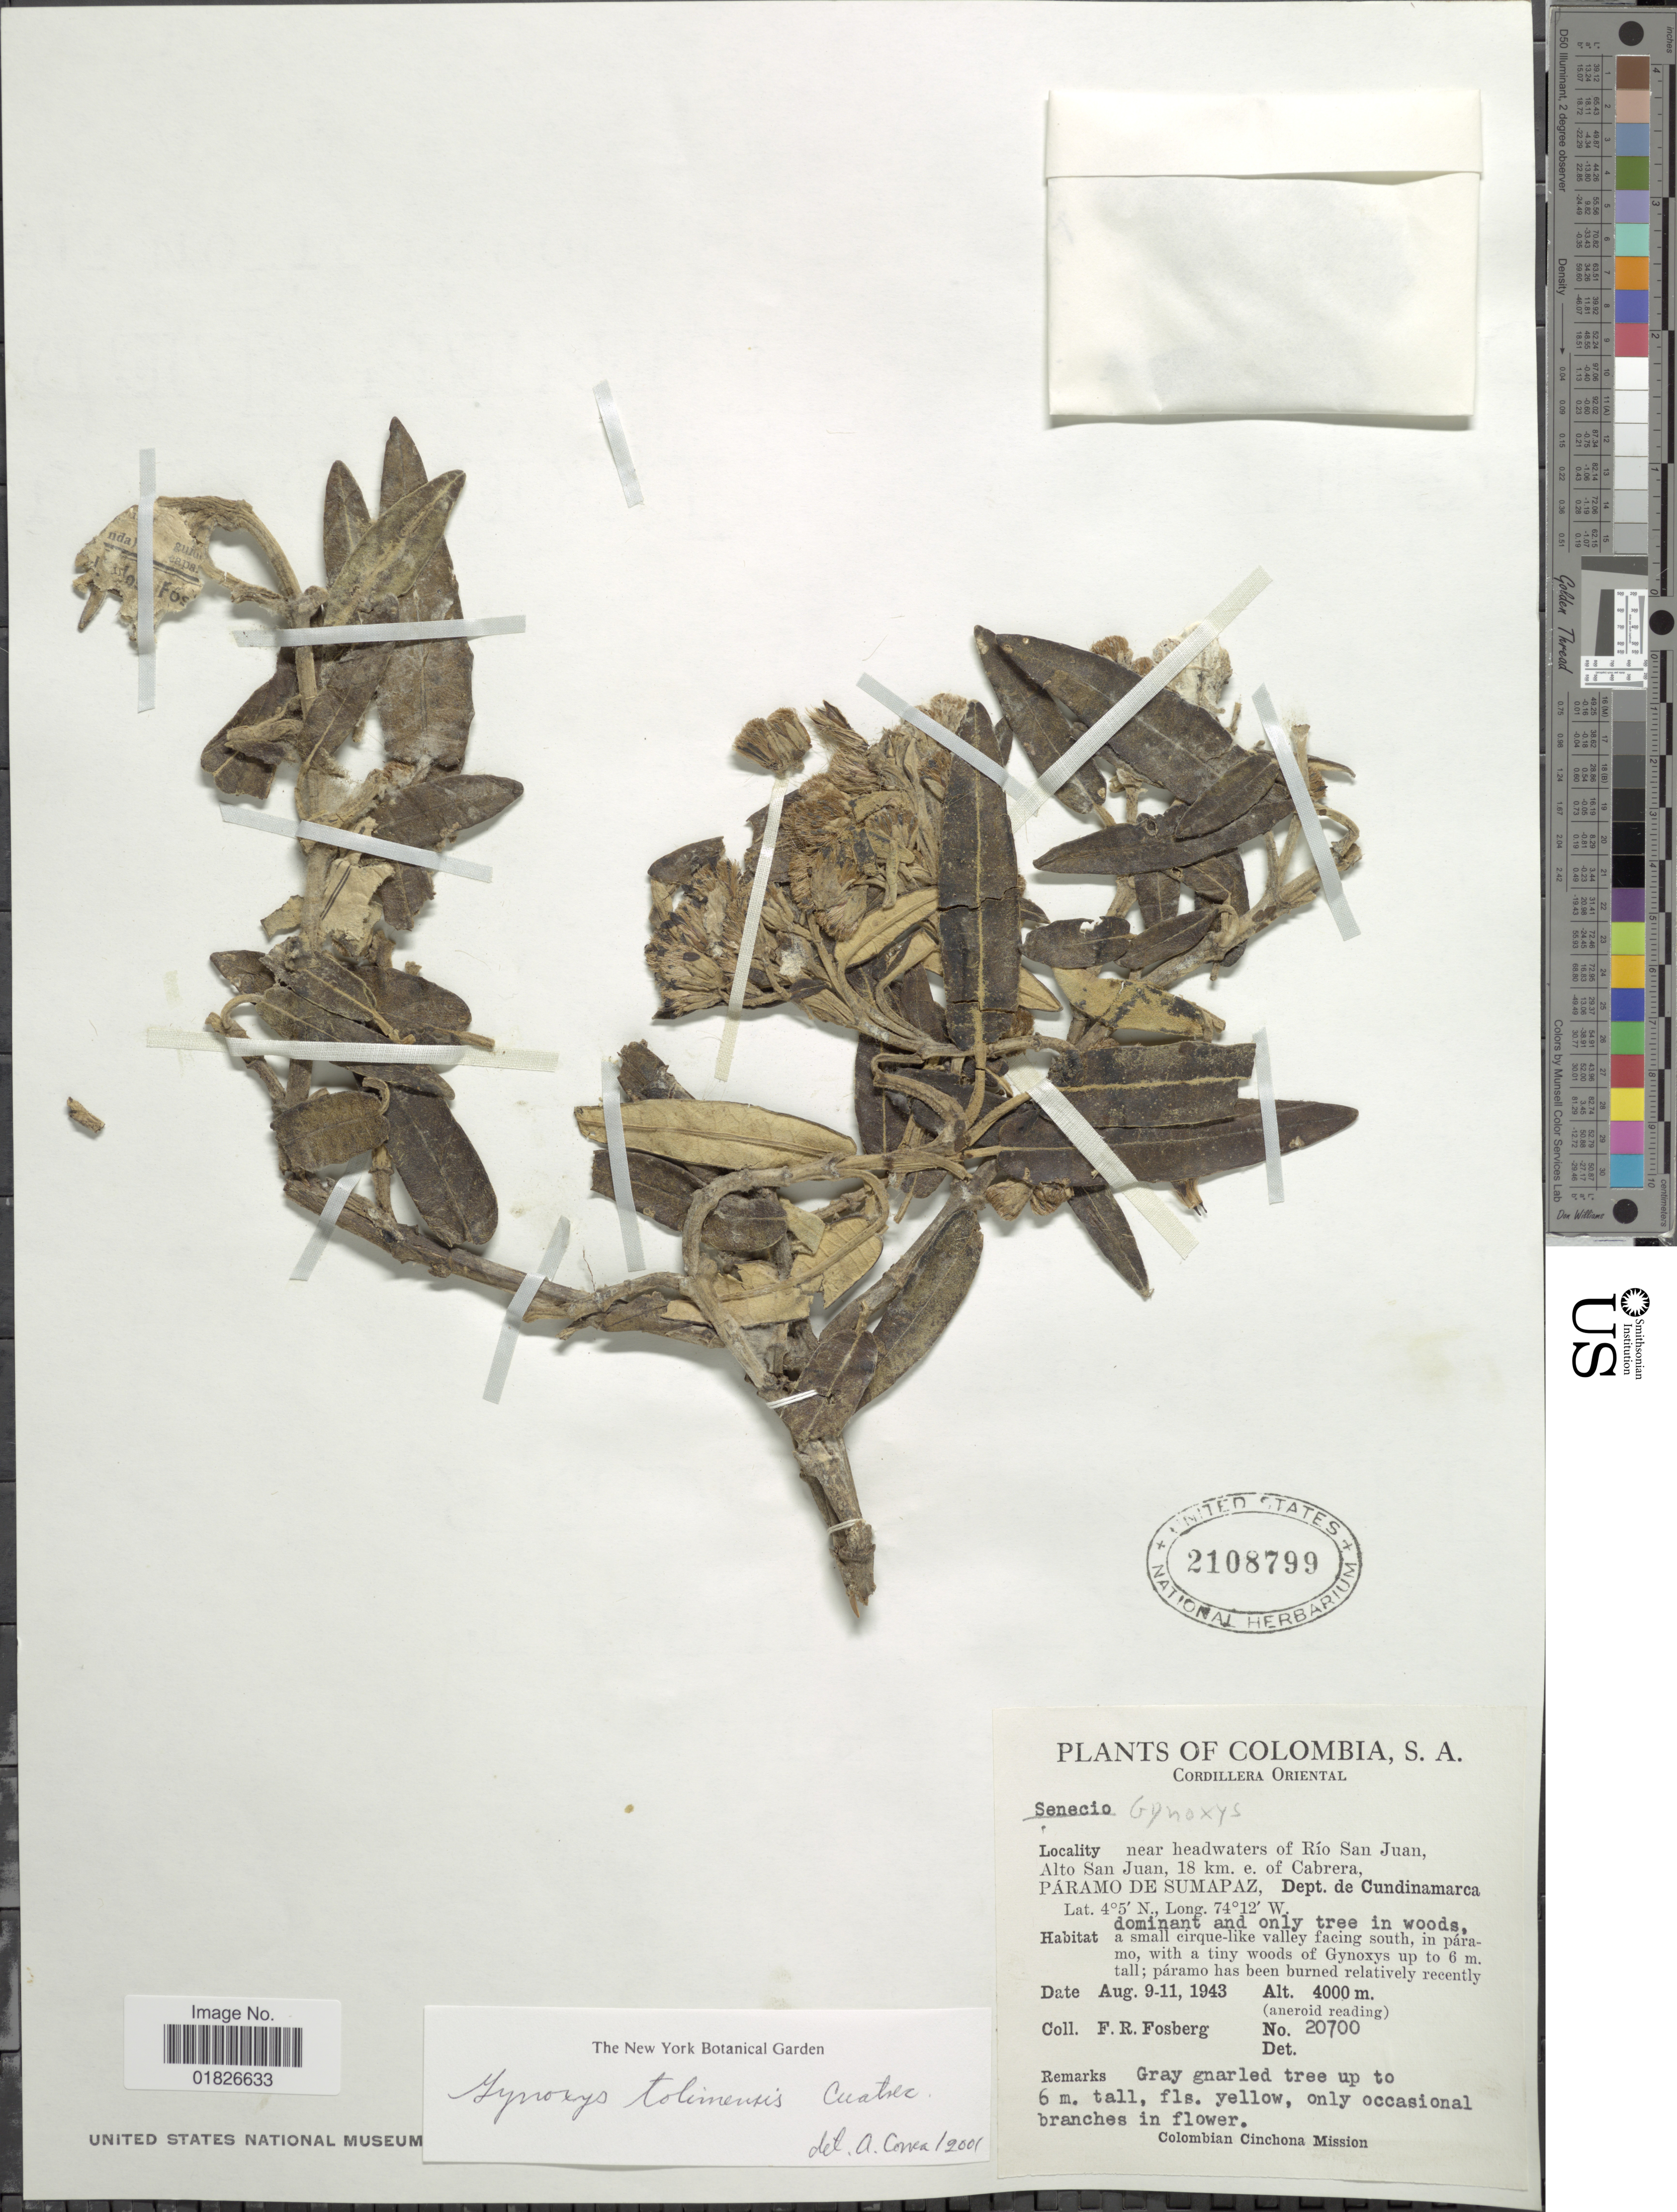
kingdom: Plantae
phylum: Tracheophyta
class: Magnoliopsida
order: Asterales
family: Asteraceae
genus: Gynoxys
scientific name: Gynoxys tolimensis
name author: Cuatrec.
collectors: F. R. Fosberg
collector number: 20700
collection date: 1943-08-09/1943-08-11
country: Colombia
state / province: Cundinamarca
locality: Cordillera Oriental, near headwaters of Rio San Juan, Alto San Juan, 18 km e of Cabrera, Paramo de Sumapaz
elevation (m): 4000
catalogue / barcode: US 2108799